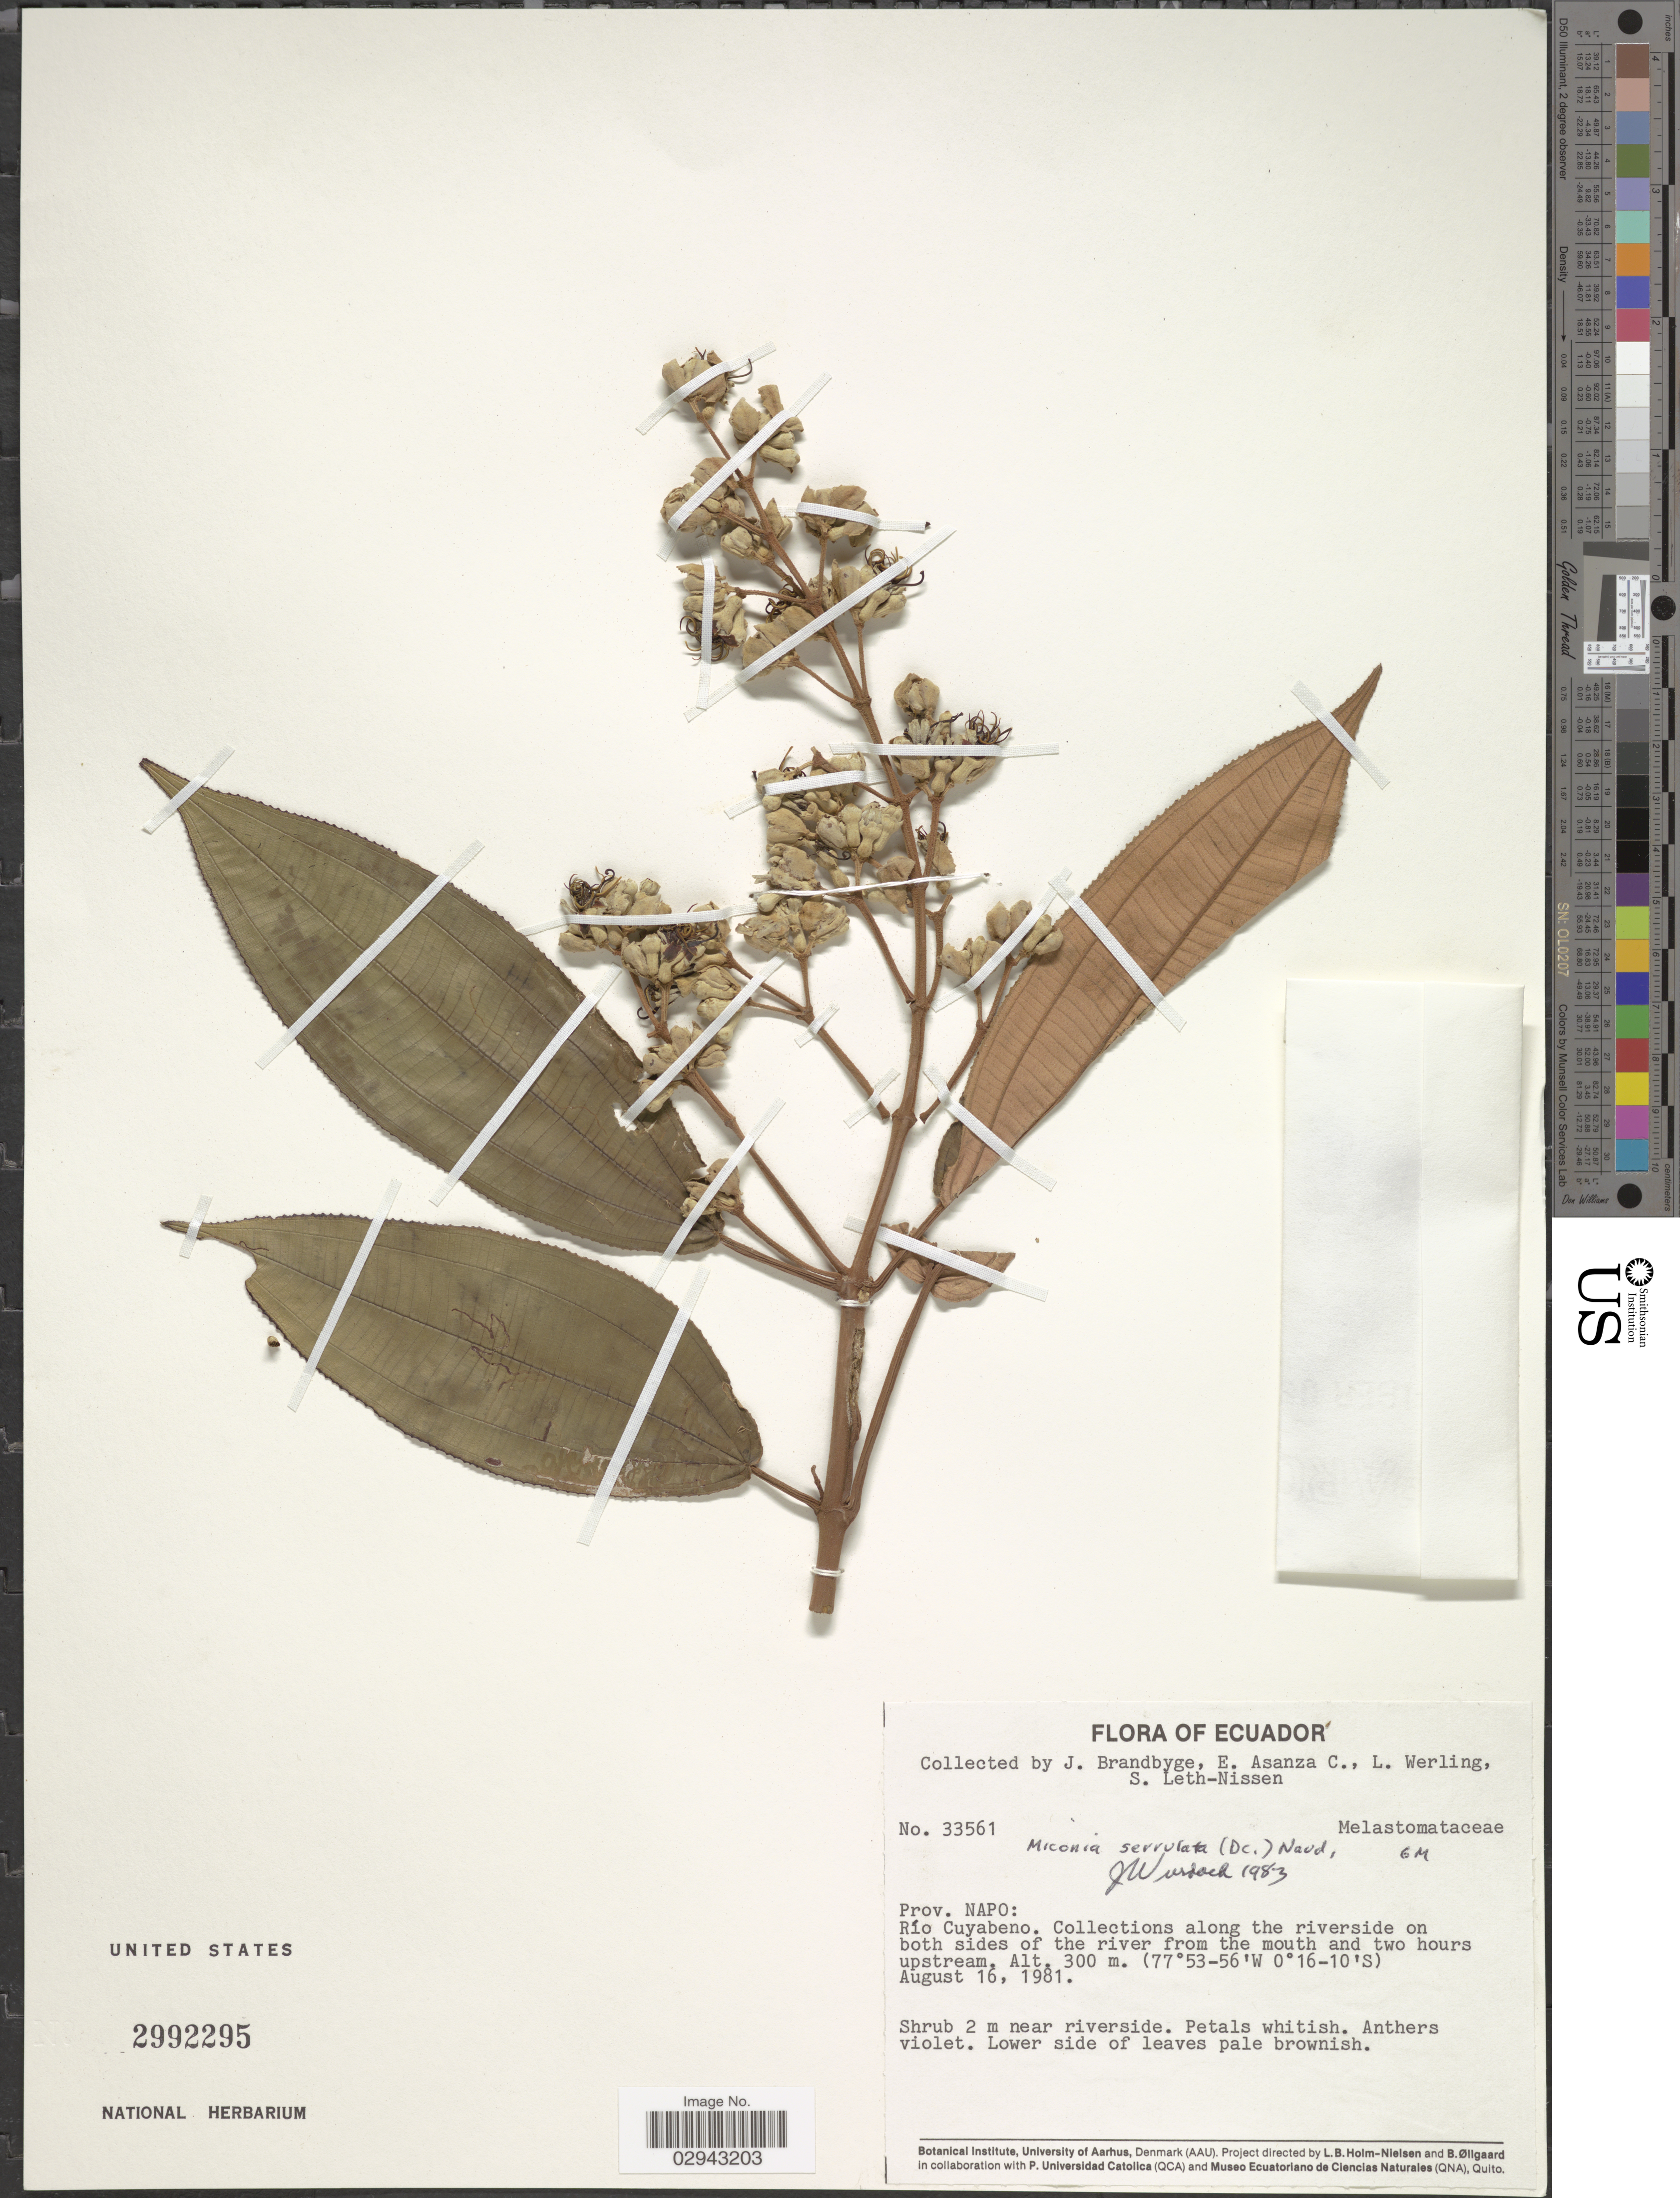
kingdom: Plantae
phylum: Tracheophyta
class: Magnoliopsida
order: Myrtales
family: Melastomataceae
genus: Miconia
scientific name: Miconia serrulata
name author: (DC.) Naudin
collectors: J. Brandbyge, E. Asanza C., L. Werling & S. Leth-Nissen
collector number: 33561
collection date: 1981-08-16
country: Ecuador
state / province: Napo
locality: Río Cuyabeno. Collections along the riverside on both sides of the river from the mouth and two hours upstream.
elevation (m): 300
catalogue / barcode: US 2992295